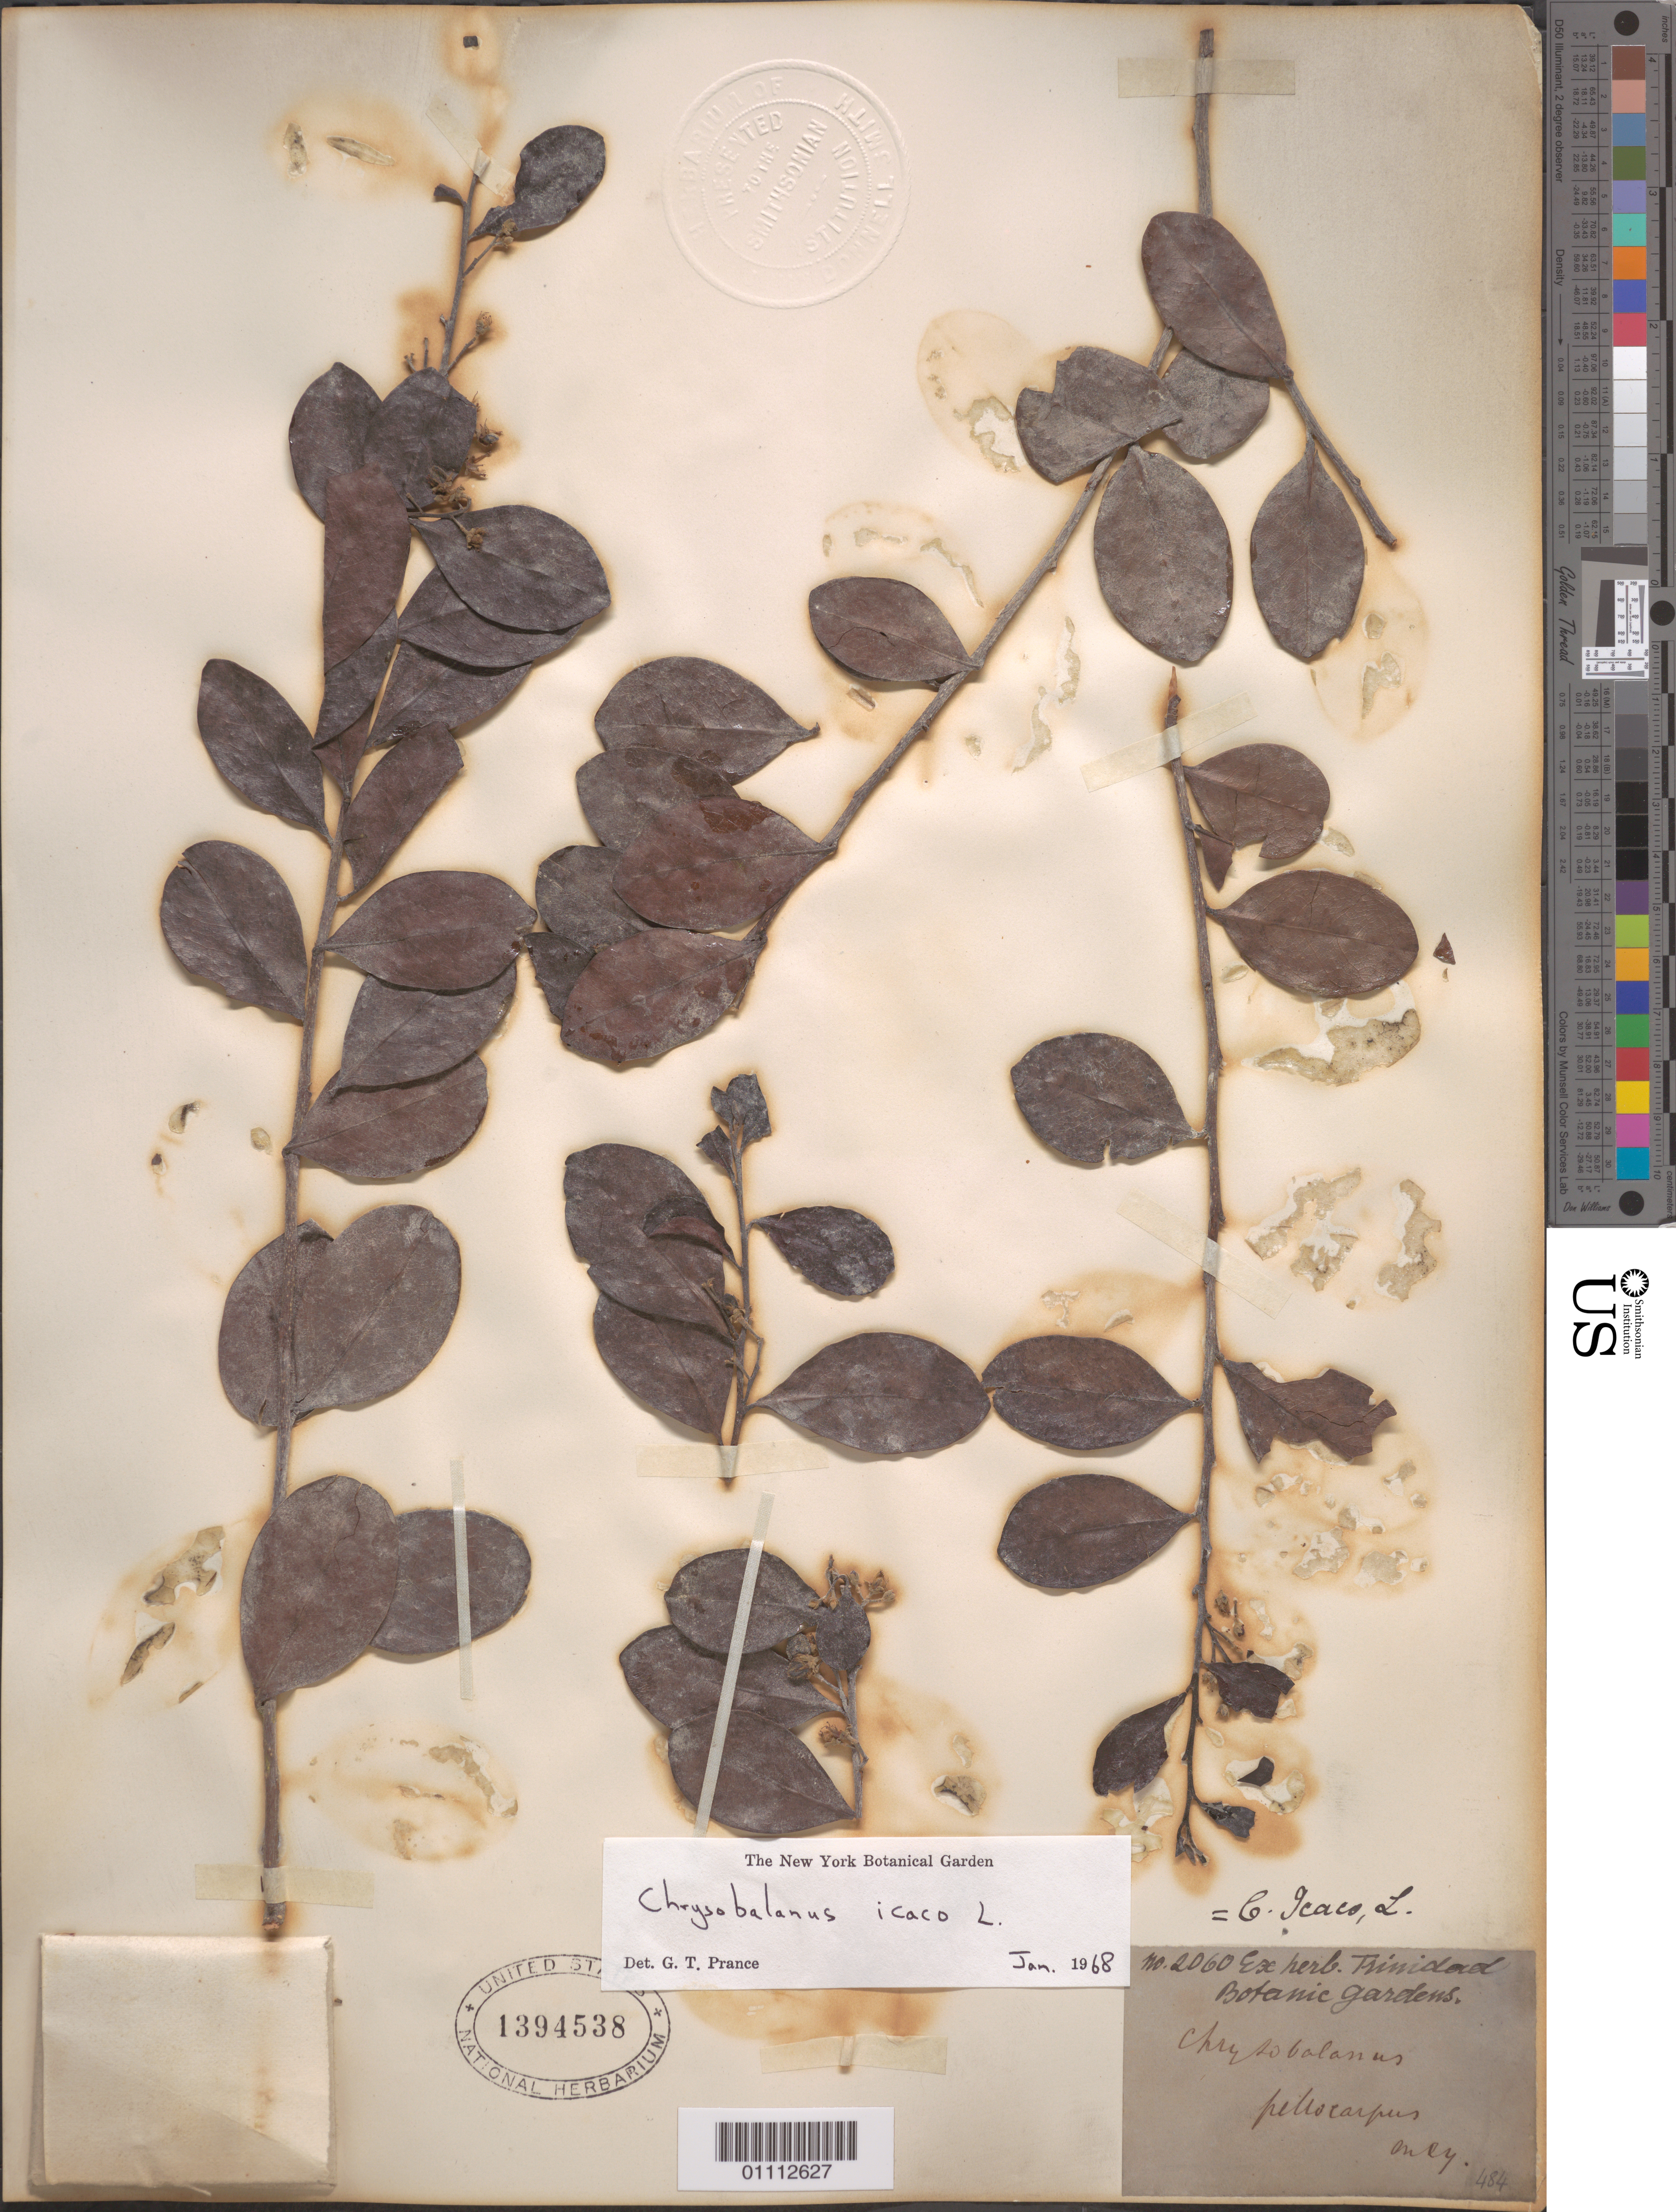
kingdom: Plantae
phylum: Tracheophyta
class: Magnoliopsida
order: Malpighiales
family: Chrysobalanaceae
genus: Chrysobalanus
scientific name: Chrysobalanus icaco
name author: L.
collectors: G. T. Prance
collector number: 2060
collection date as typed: Jan 1968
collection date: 1968-01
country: Trinidad and Tobago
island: Trinidad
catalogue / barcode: US 1394538